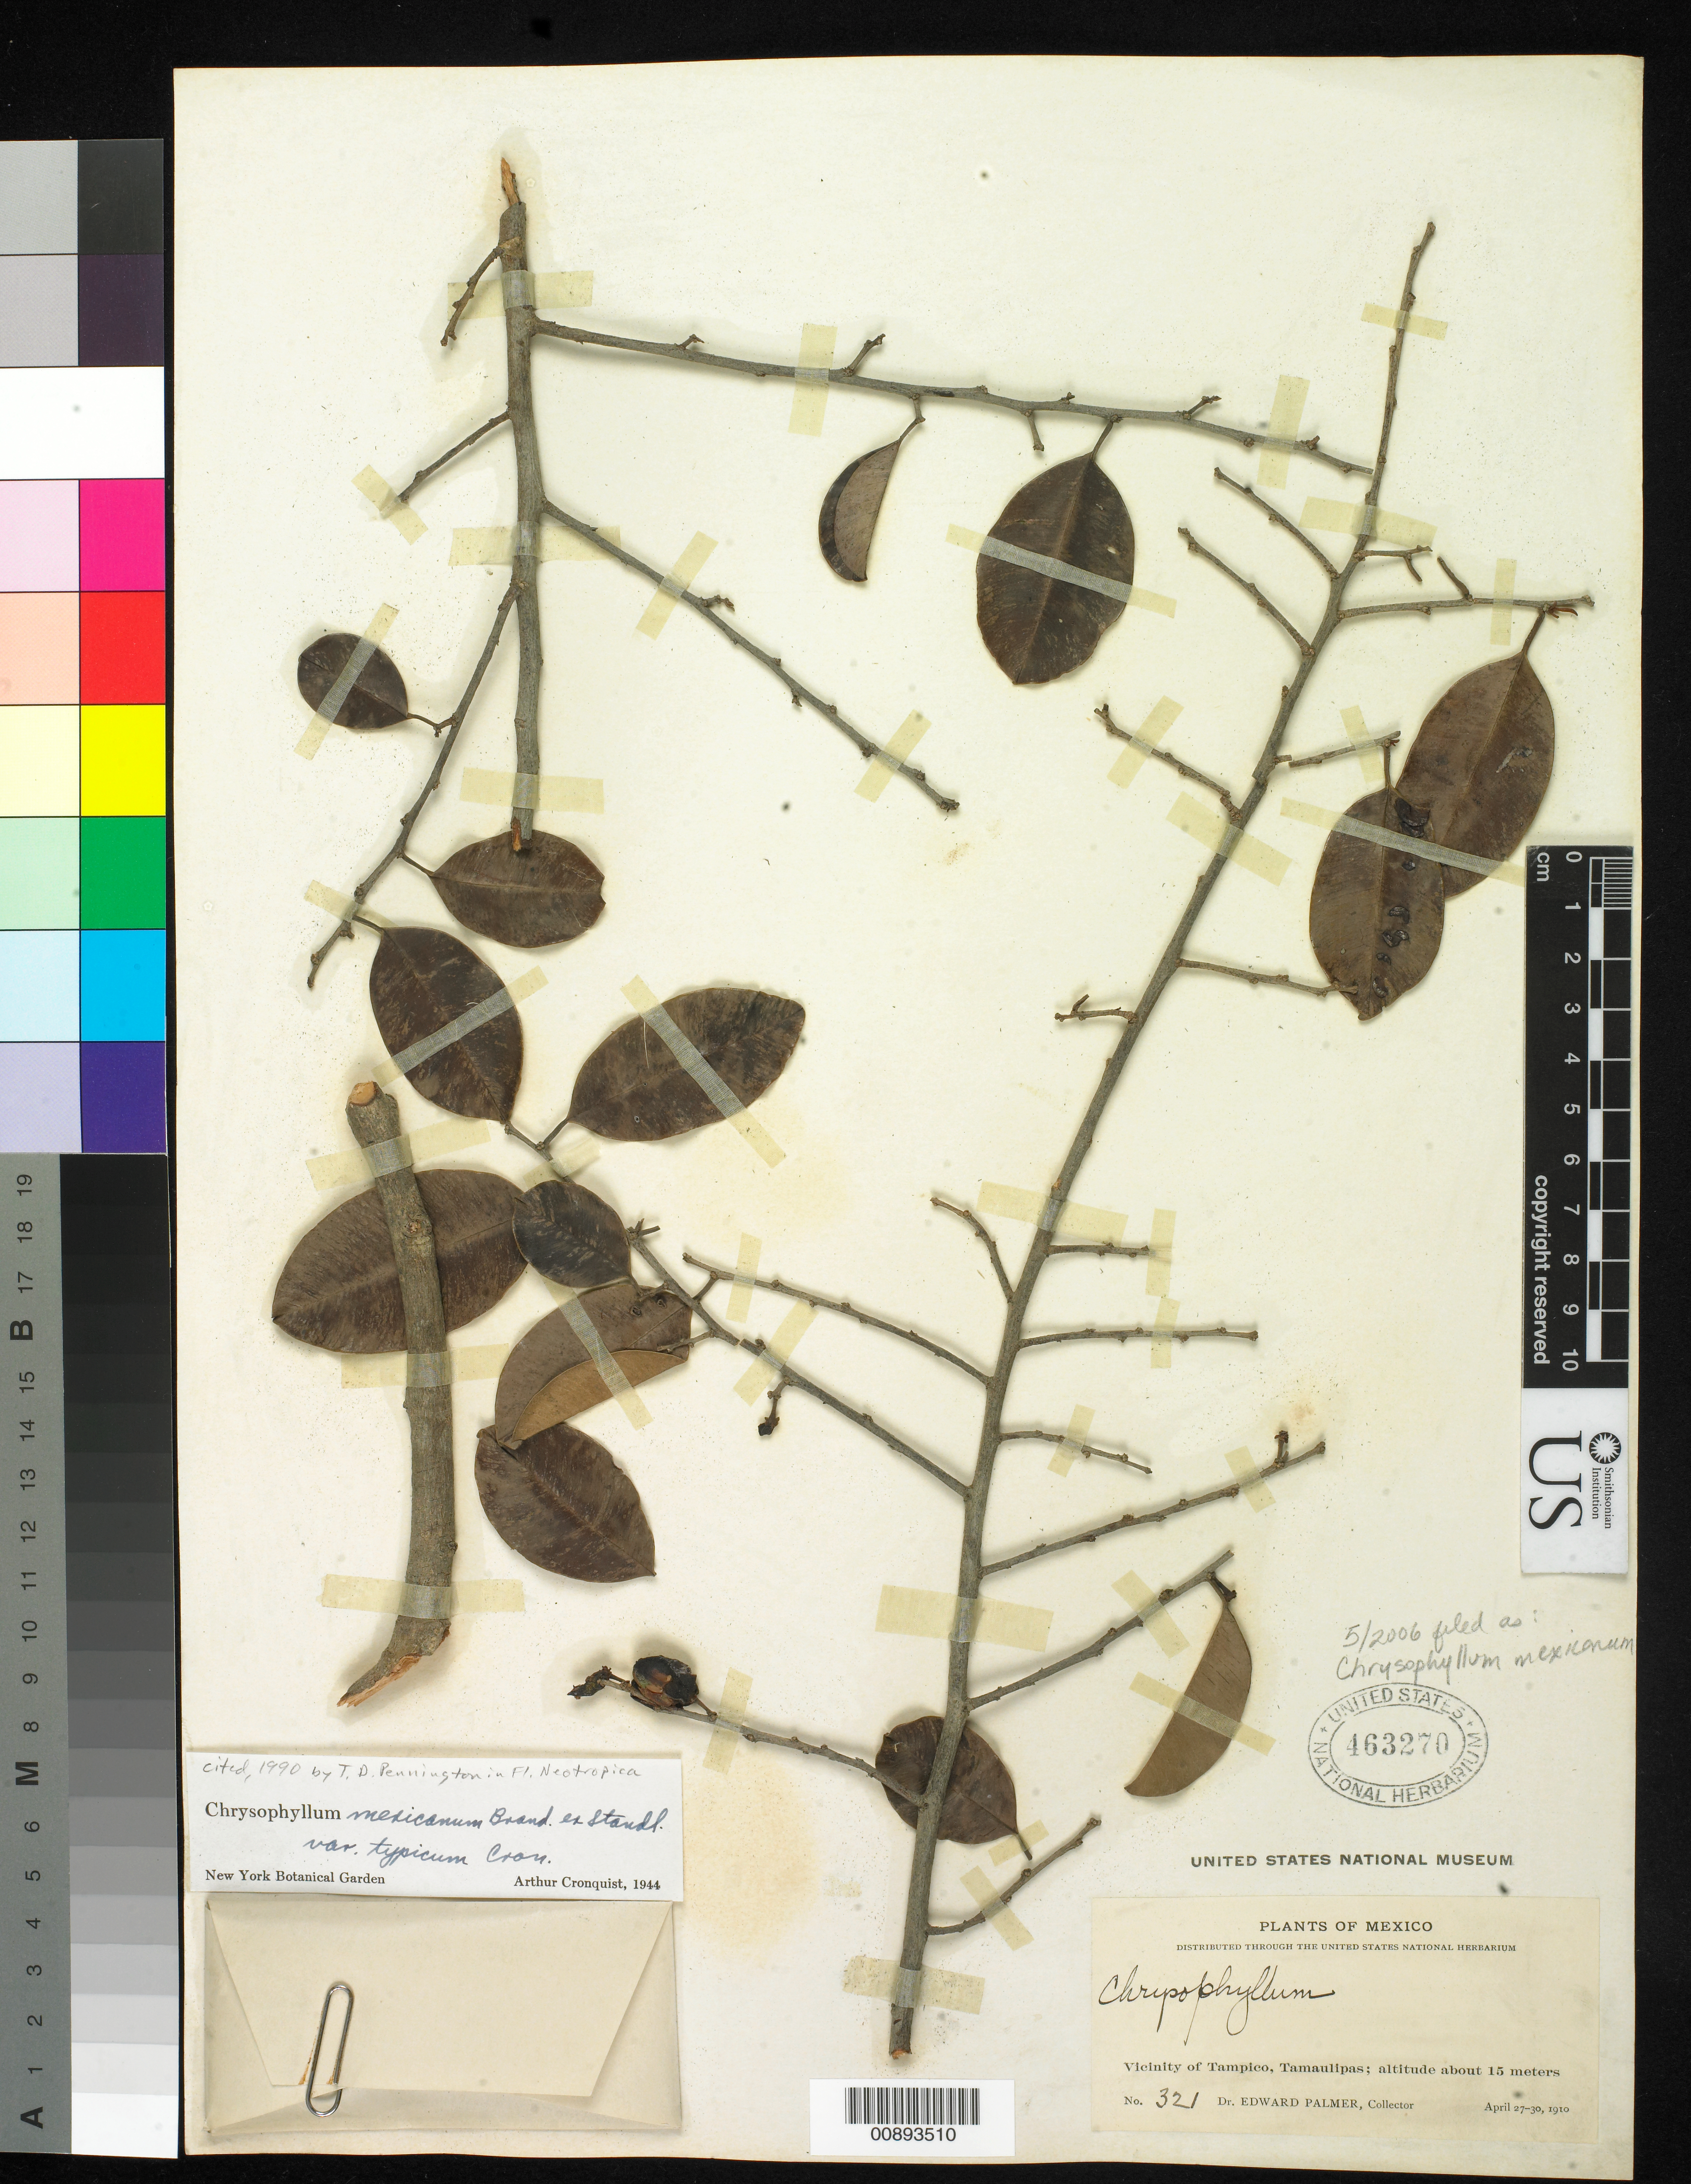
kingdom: Plantae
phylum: Tracheophyta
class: Magnoliopsida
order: Ericales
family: Sapotaceae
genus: Chrysophyllum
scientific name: Chrysophyllum mexicanum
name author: Brandegee ex Standl.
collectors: E. Palmer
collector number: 321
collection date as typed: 27 Apr 1910 to 30 Apr 1910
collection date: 1910-04-27/1910-04-30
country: Mexico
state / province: Tamaulipas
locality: Vicinity of Tampico, Tamaulipas.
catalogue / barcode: US 463270